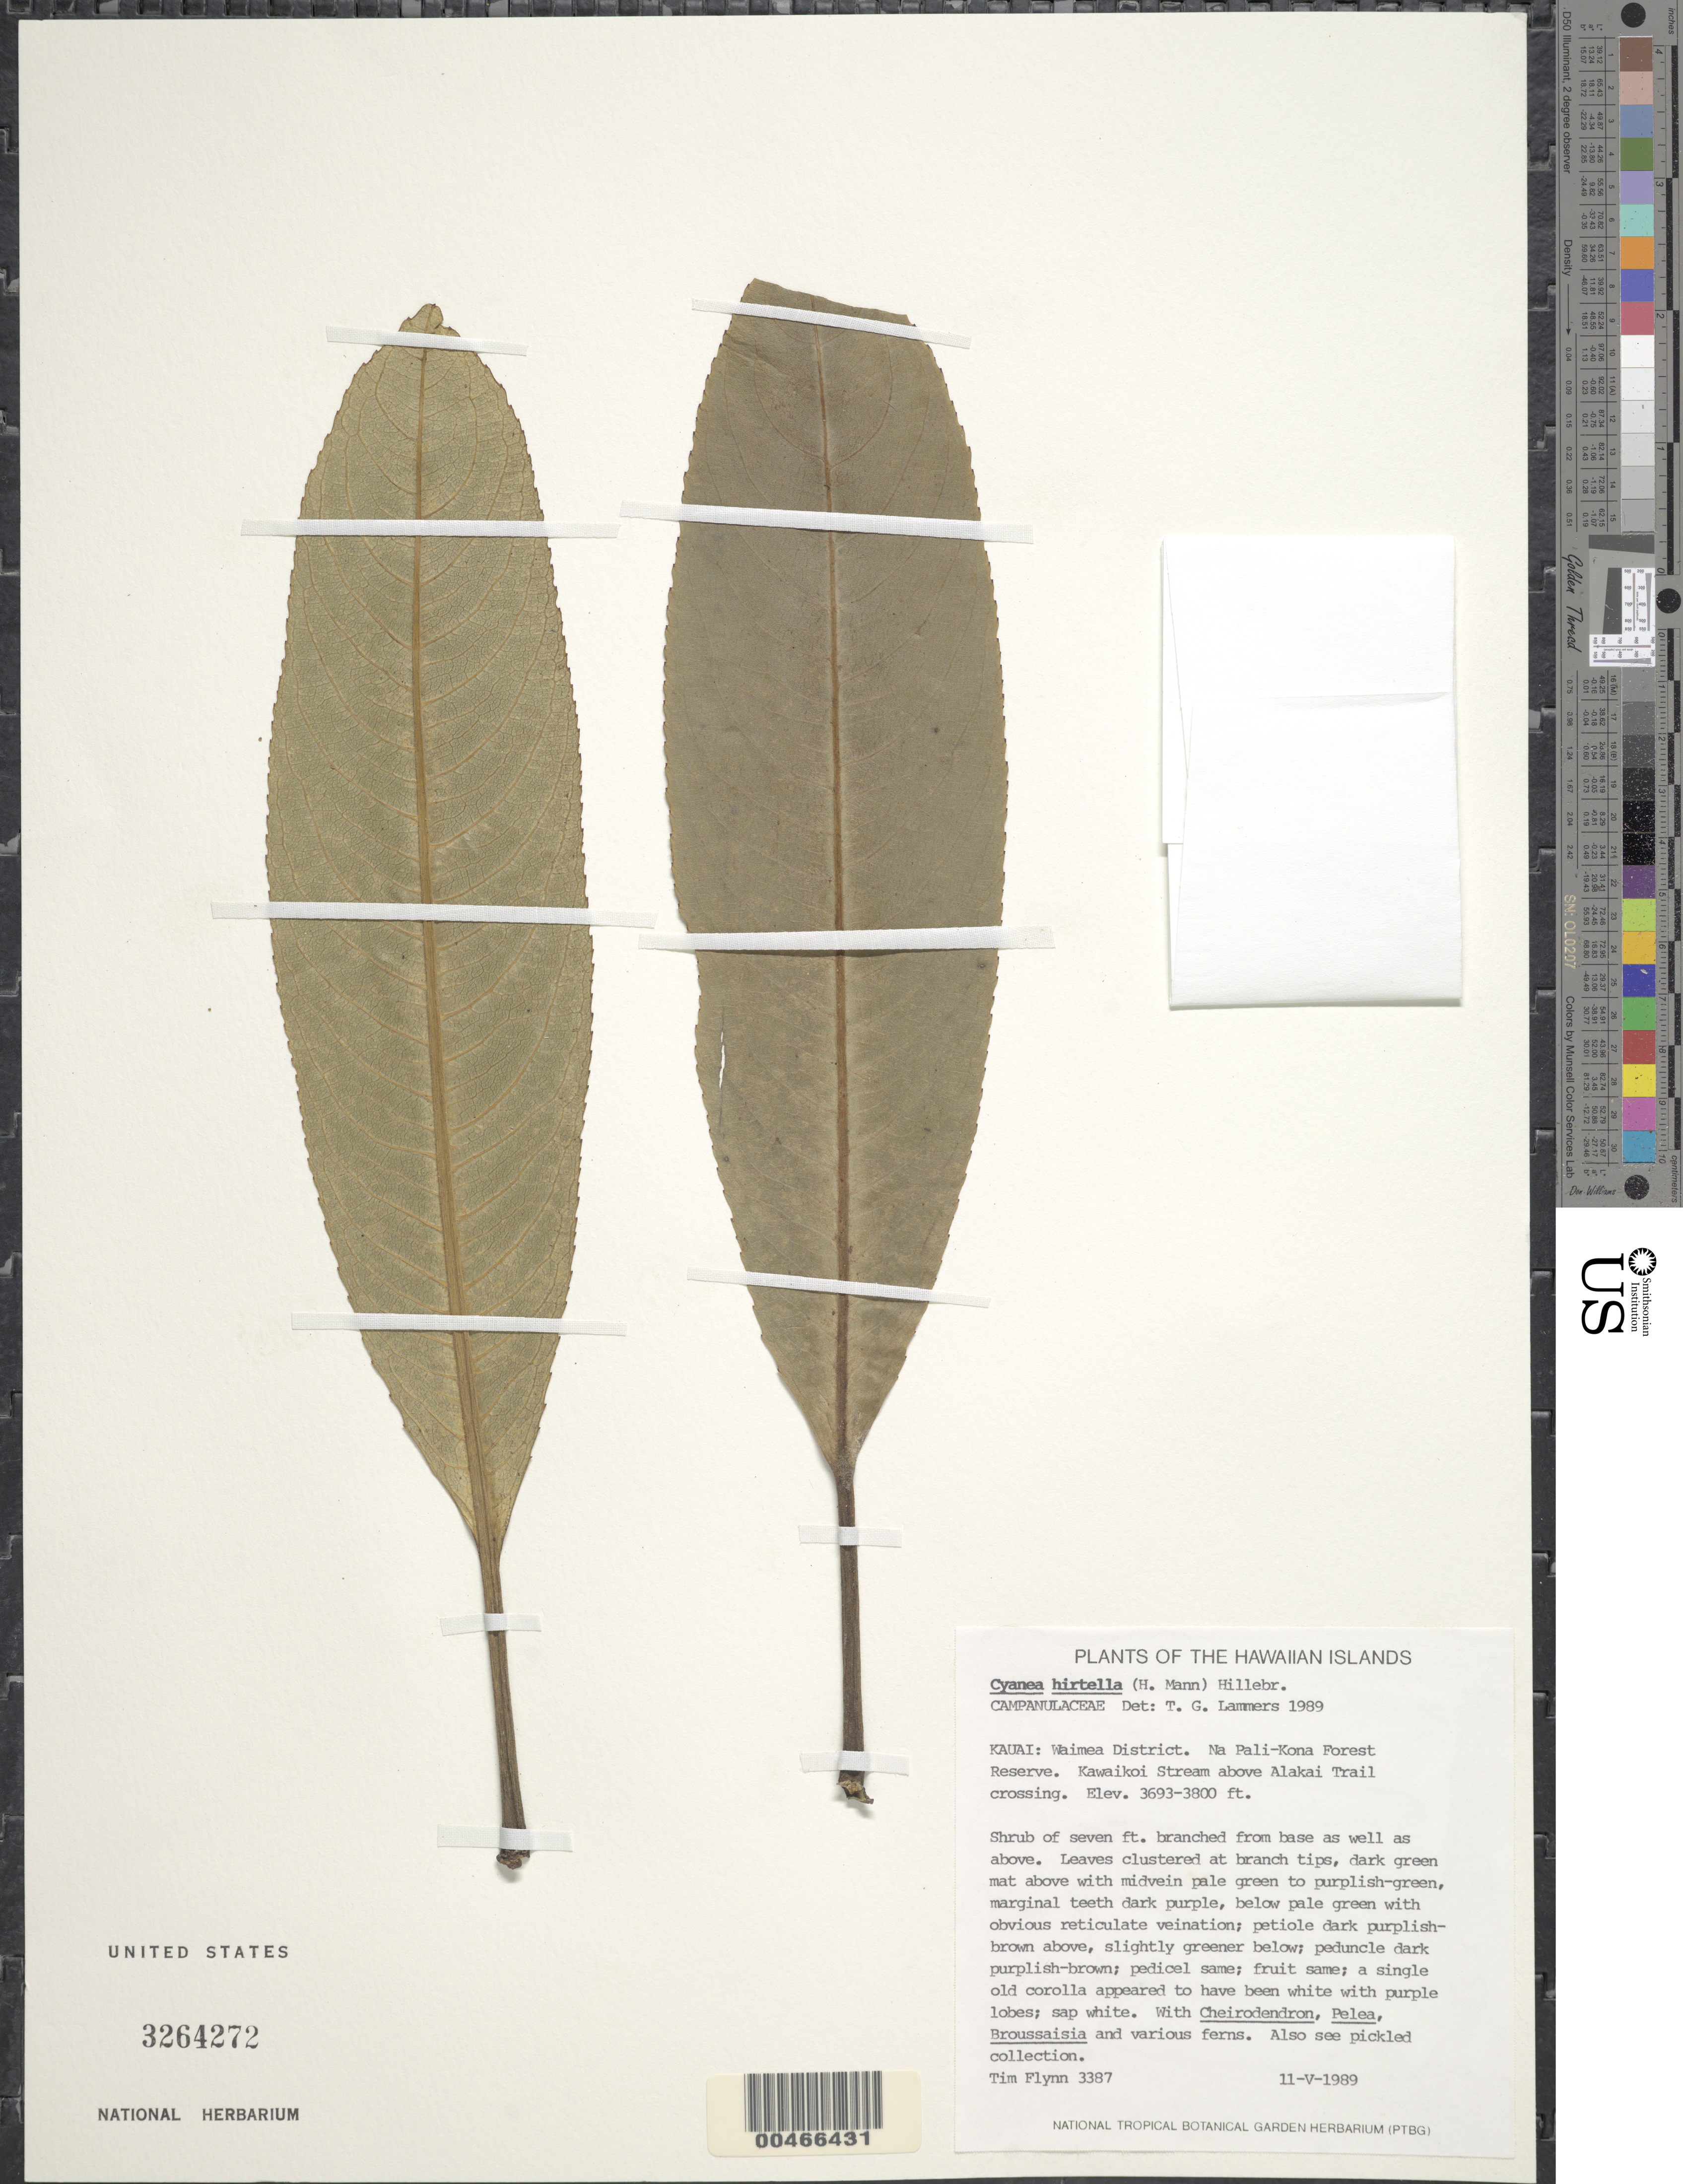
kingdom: Plantae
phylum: Tracheophyta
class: Magnoliopsida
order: Asterales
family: Campanulaceae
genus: Cyanea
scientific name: Cyanea hirtella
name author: (H. Mann) Hillebr.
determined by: Lammers, T. G.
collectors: T. W. Flynn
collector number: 3387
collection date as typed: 11 May 1989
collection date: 1989-05-11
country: United States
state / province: Hawaii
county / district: Kauai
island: Kaua'i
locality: Waimea Dist. Na Pali-Kona Forest reserve. Kawaikoi Stream above Alakai Trail crossing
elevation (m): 1126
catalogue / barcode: US 3264272